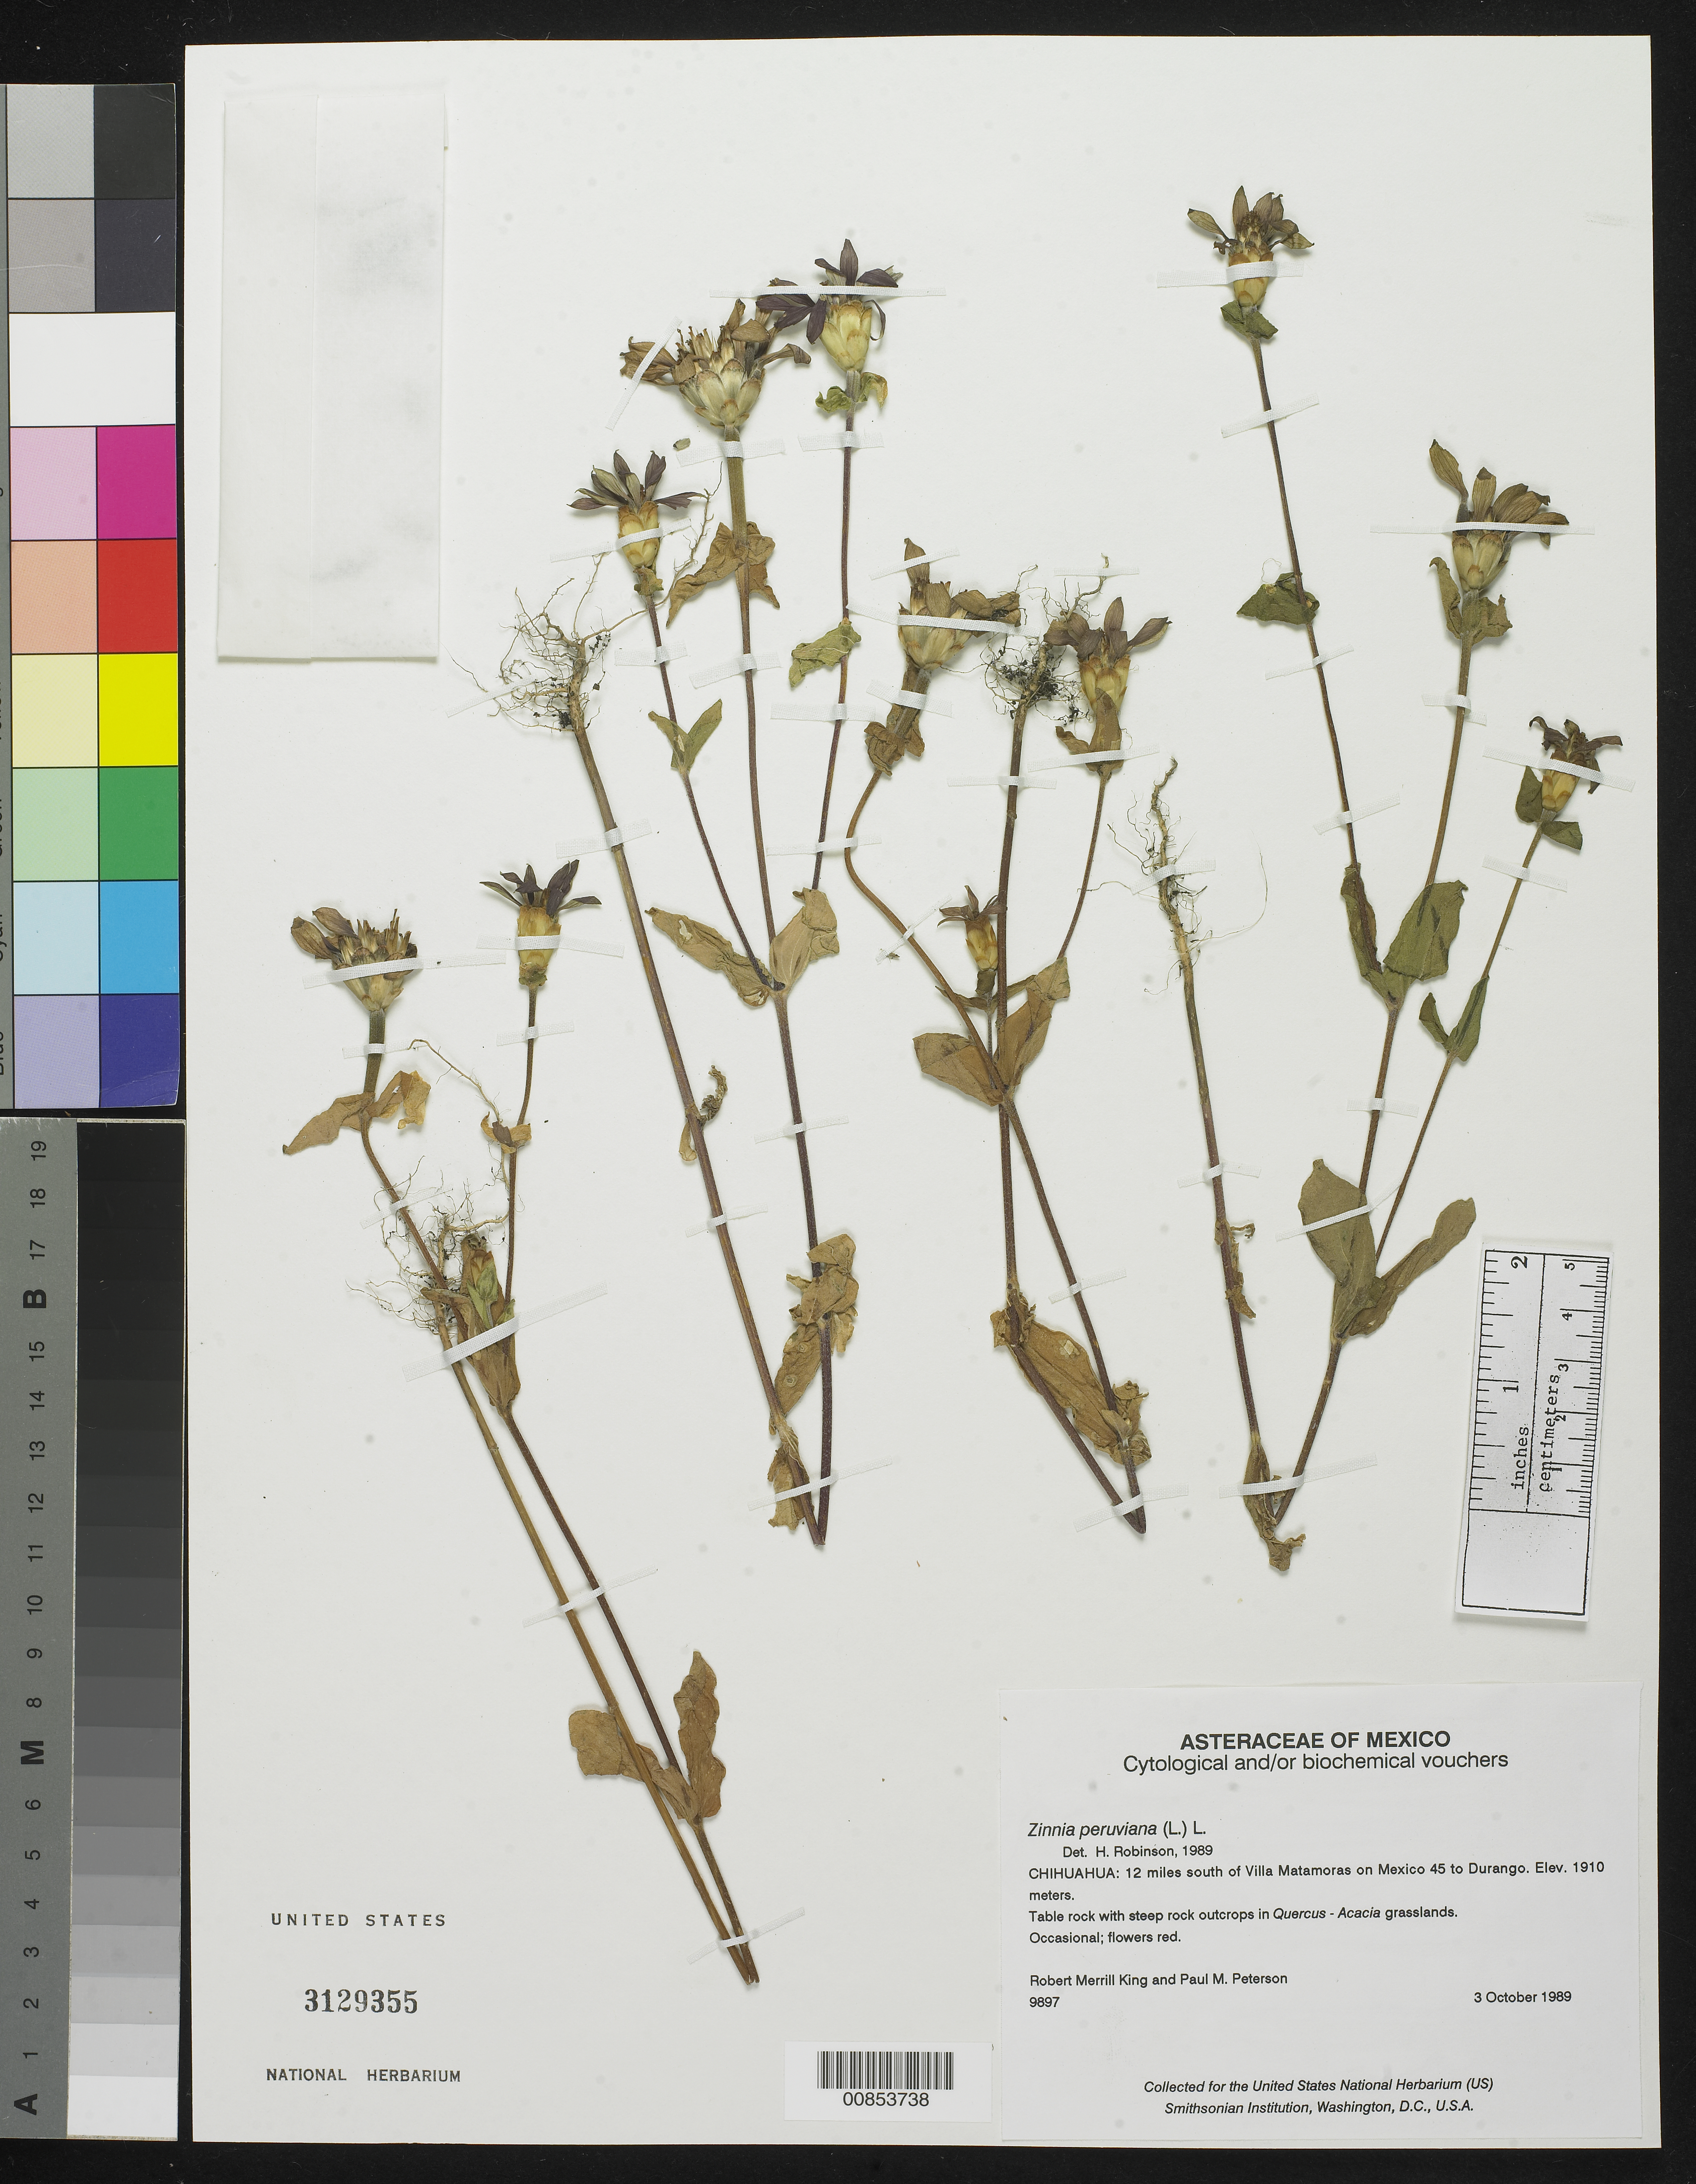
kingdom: Plantae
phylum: Tracheophyta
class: Magnoliopsida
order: Asterales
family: Asteraceae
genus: Zinnia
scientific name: Zinnia peruviana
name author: (L.) L.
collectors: R. M. King & P. M. Peterson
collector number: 9897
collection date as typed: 03 Oct 1989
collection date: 1989-10-03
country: Mexico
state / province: Chihuahua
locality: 12 miles south of Villa Matamoros on Mexico 45 to Durango.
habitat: Table rock with steep rock outcrops in Quercus-Acacia grasslands.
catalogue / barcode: US 3129355